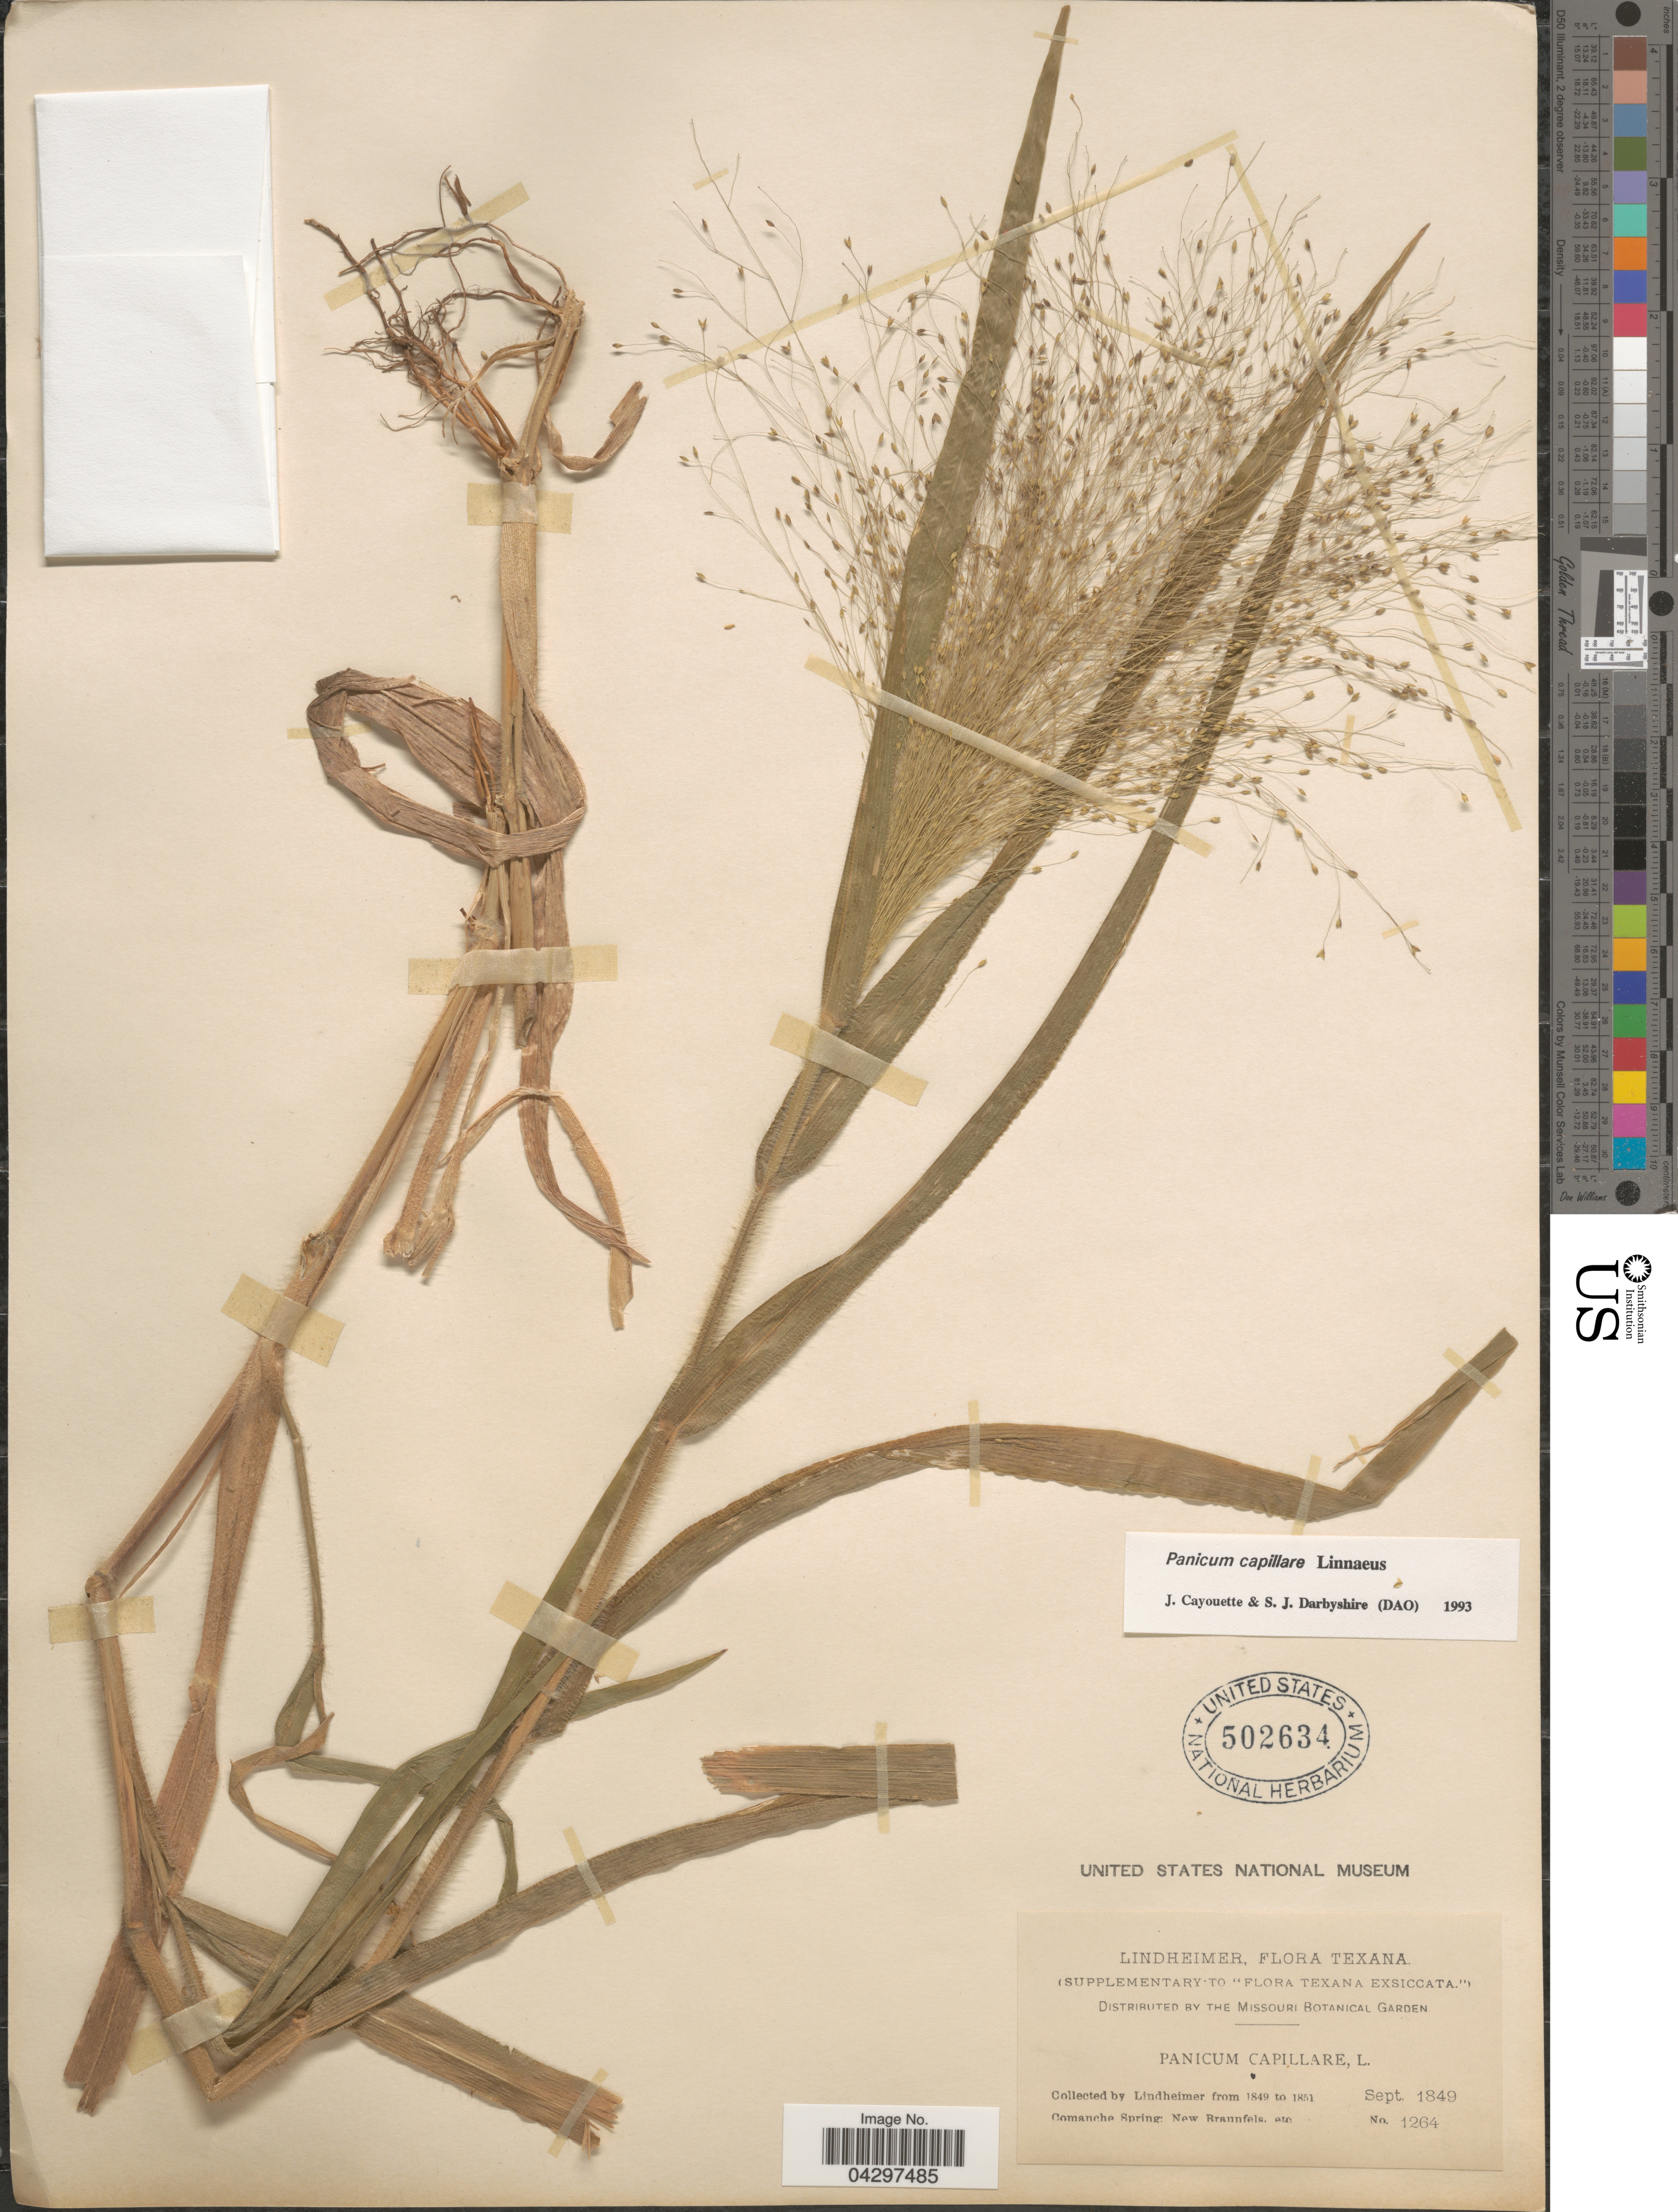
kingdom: Plantae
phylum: Tracheophyta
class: Liliopsida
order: Poales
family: Poaceae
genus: Panicum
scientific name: Panicum capillare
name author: L.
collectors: -. Lindheimer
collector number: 1264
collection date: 1849-09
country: United States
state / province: Texas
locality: Texana.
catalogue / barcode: US 502634